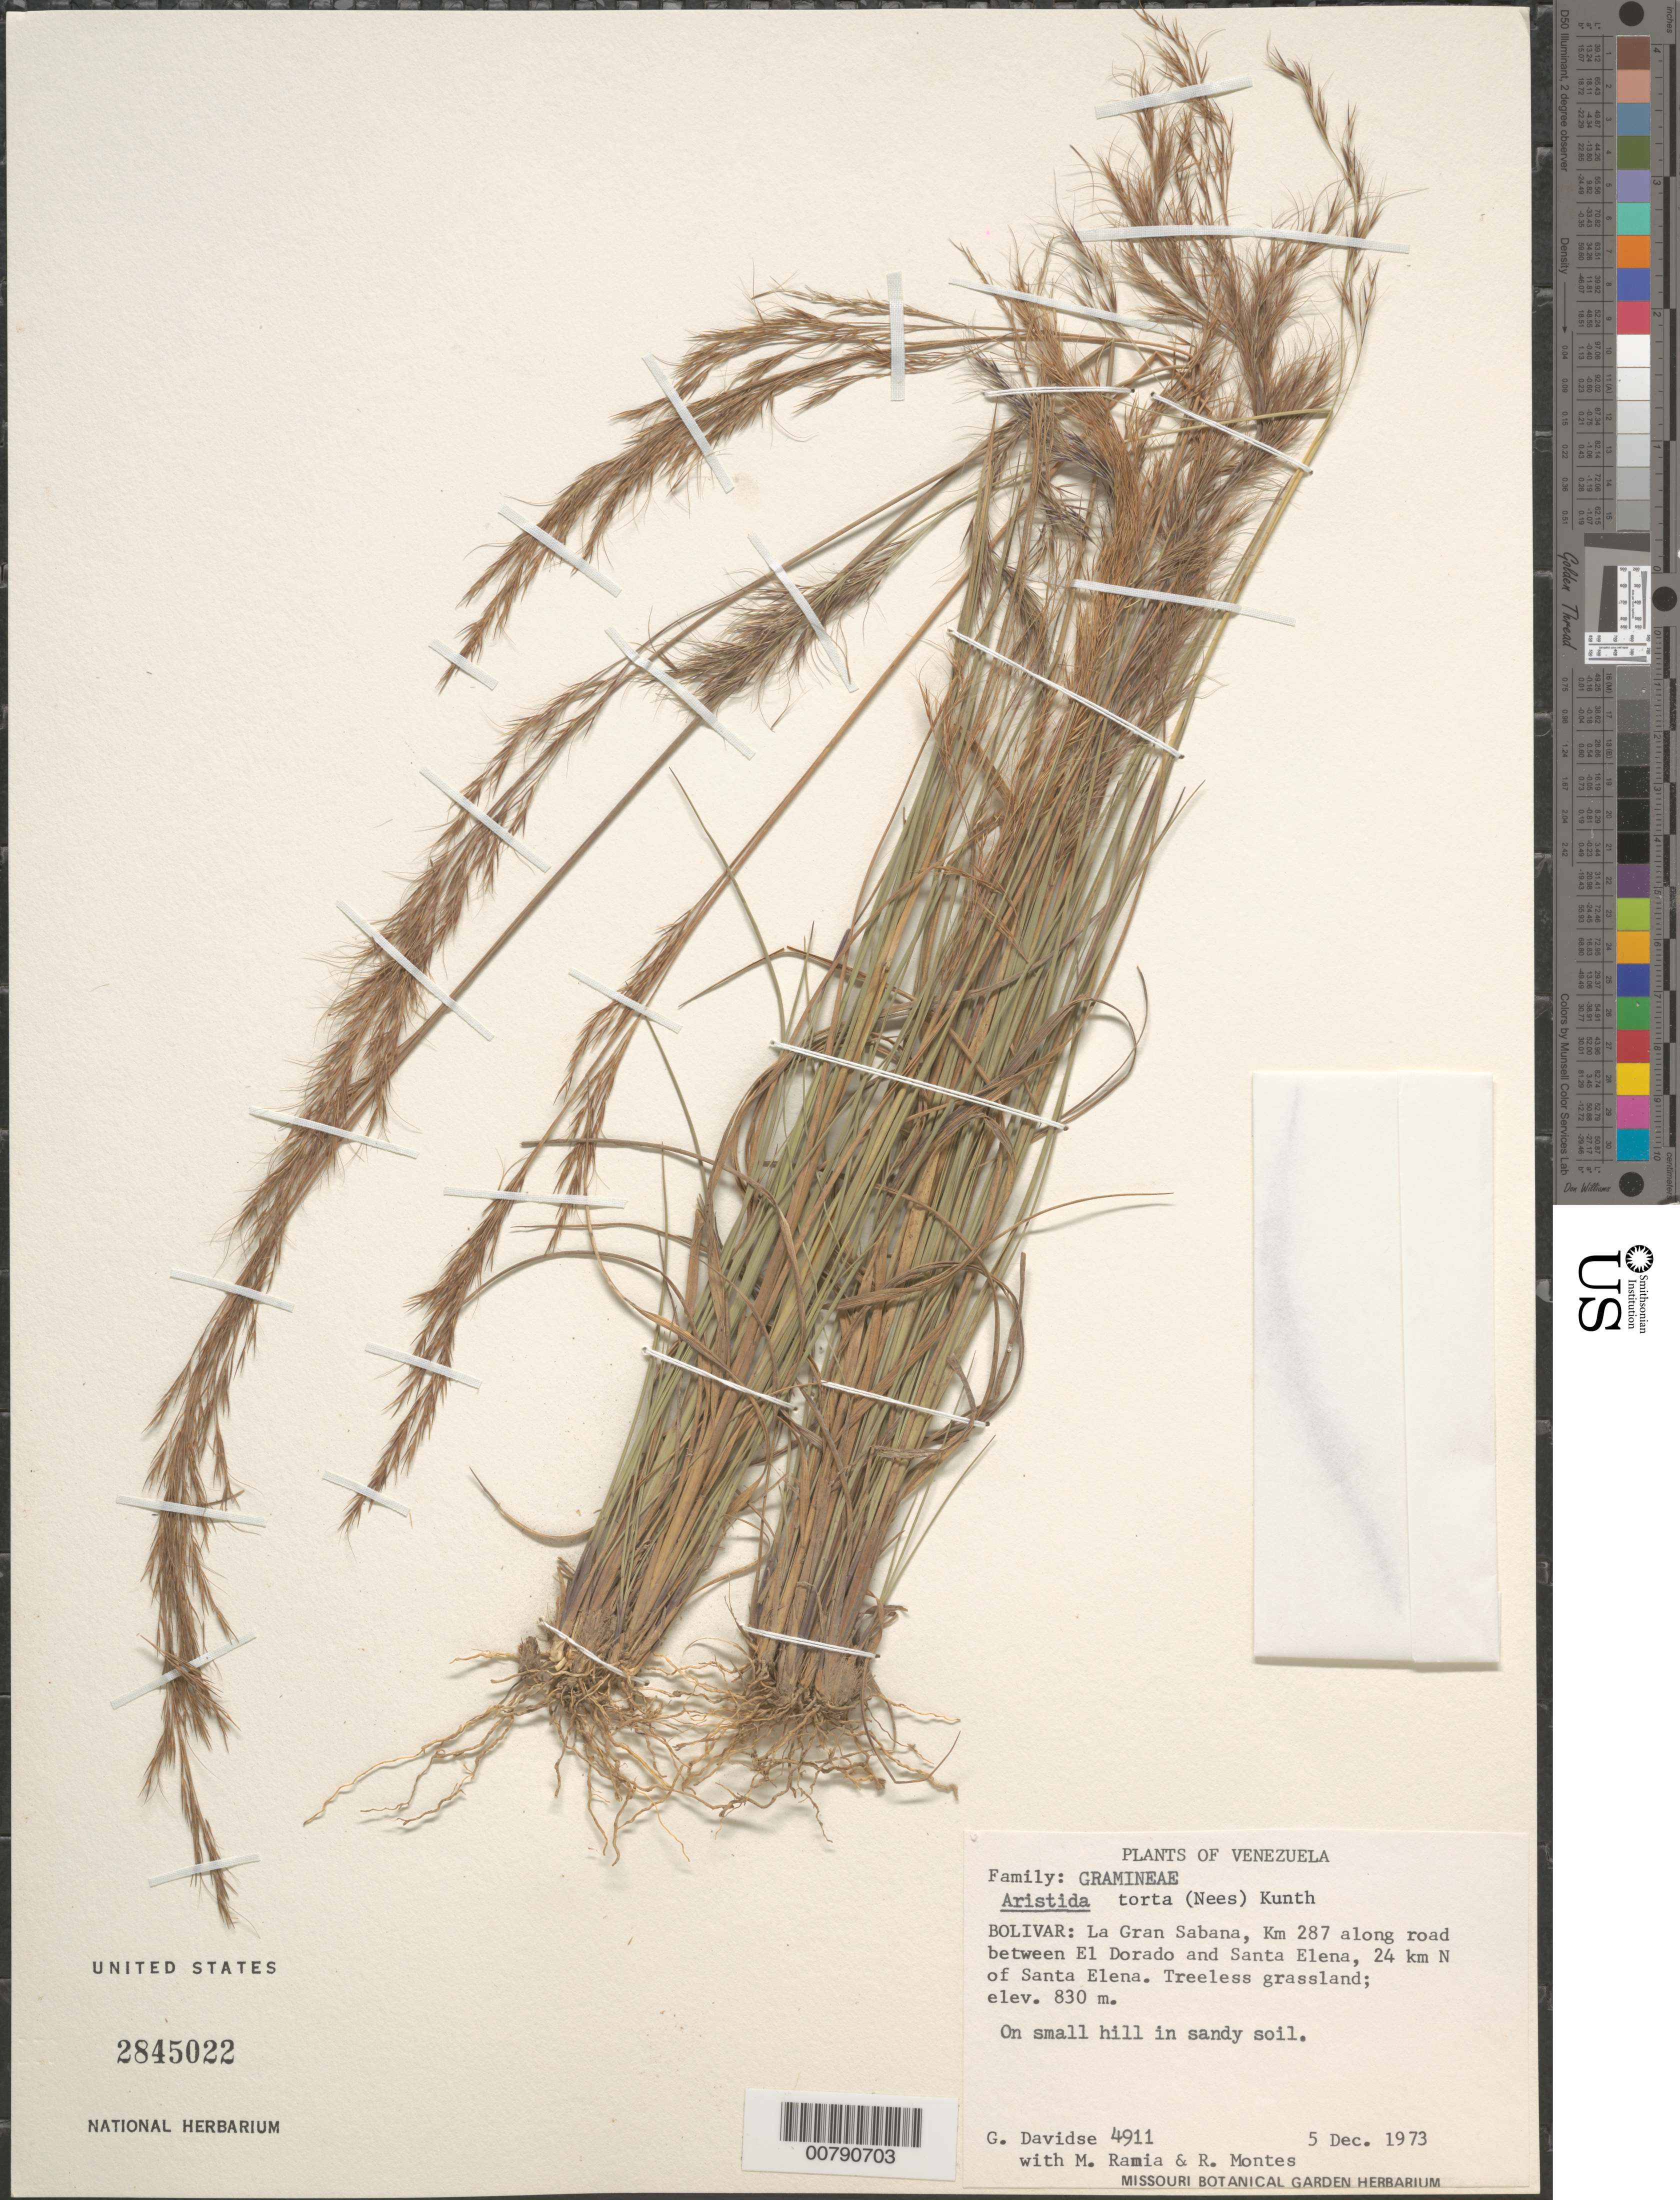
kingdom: Plantae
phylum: Tracheophyta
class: Liliopsida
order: Poales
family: Poaceae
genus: Aristida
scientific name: Aristida torta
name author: (Nees) Kunth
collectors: G. Davidse, M. Ramia & R. Montes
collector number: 4911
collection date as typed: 5-Dec-73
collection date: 1973-12-05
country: Venezuela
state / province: Bolívar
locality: Gran Sabana, km 287 along road between El Dorado and Santa Elena, 24 km N of Sta. Elena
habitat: Treeless grassland. On small hill in sandy soil.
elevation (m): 830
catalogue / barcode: US 2845022